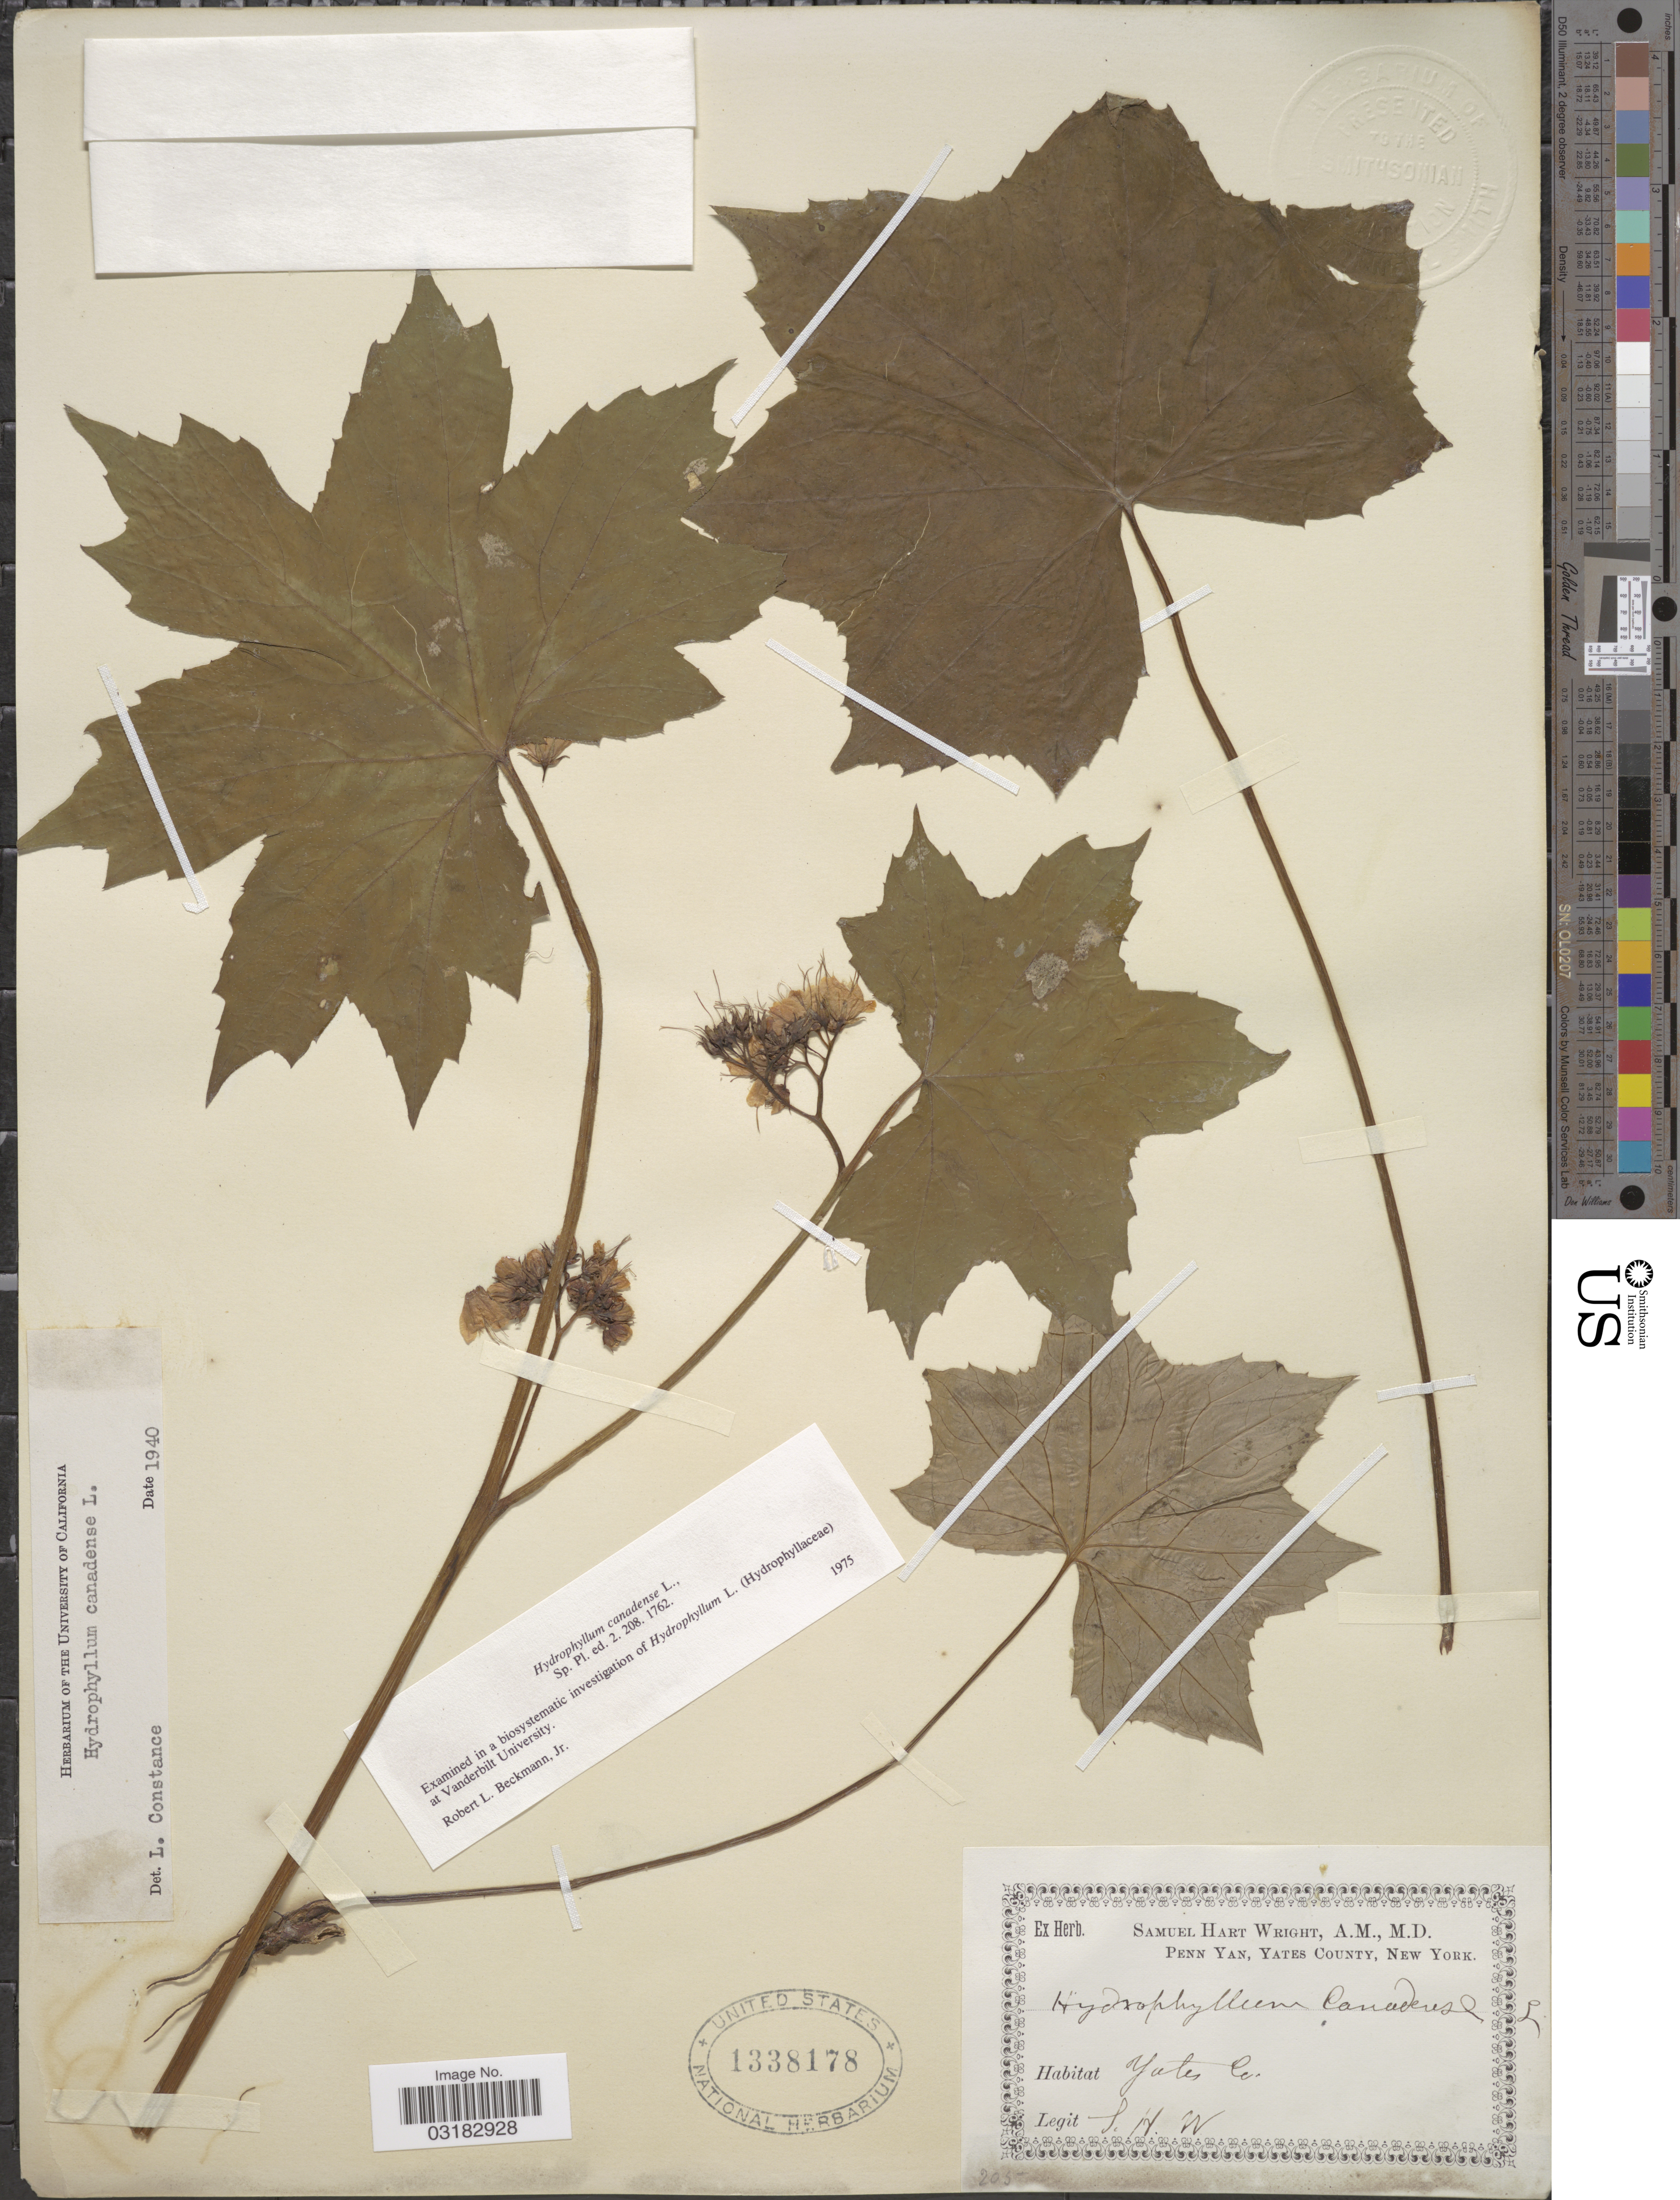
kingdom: Plantae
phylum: Tracheophyta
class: Magnoliopsida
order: Boraginales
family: Hydrophyllaceae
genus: Hydrophyllum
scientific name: Hydrophyllum canadense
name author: L.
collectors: S. H. Wright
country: United States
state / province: New York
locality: Penn Yan. Yates Co.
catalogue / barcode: US 1338178